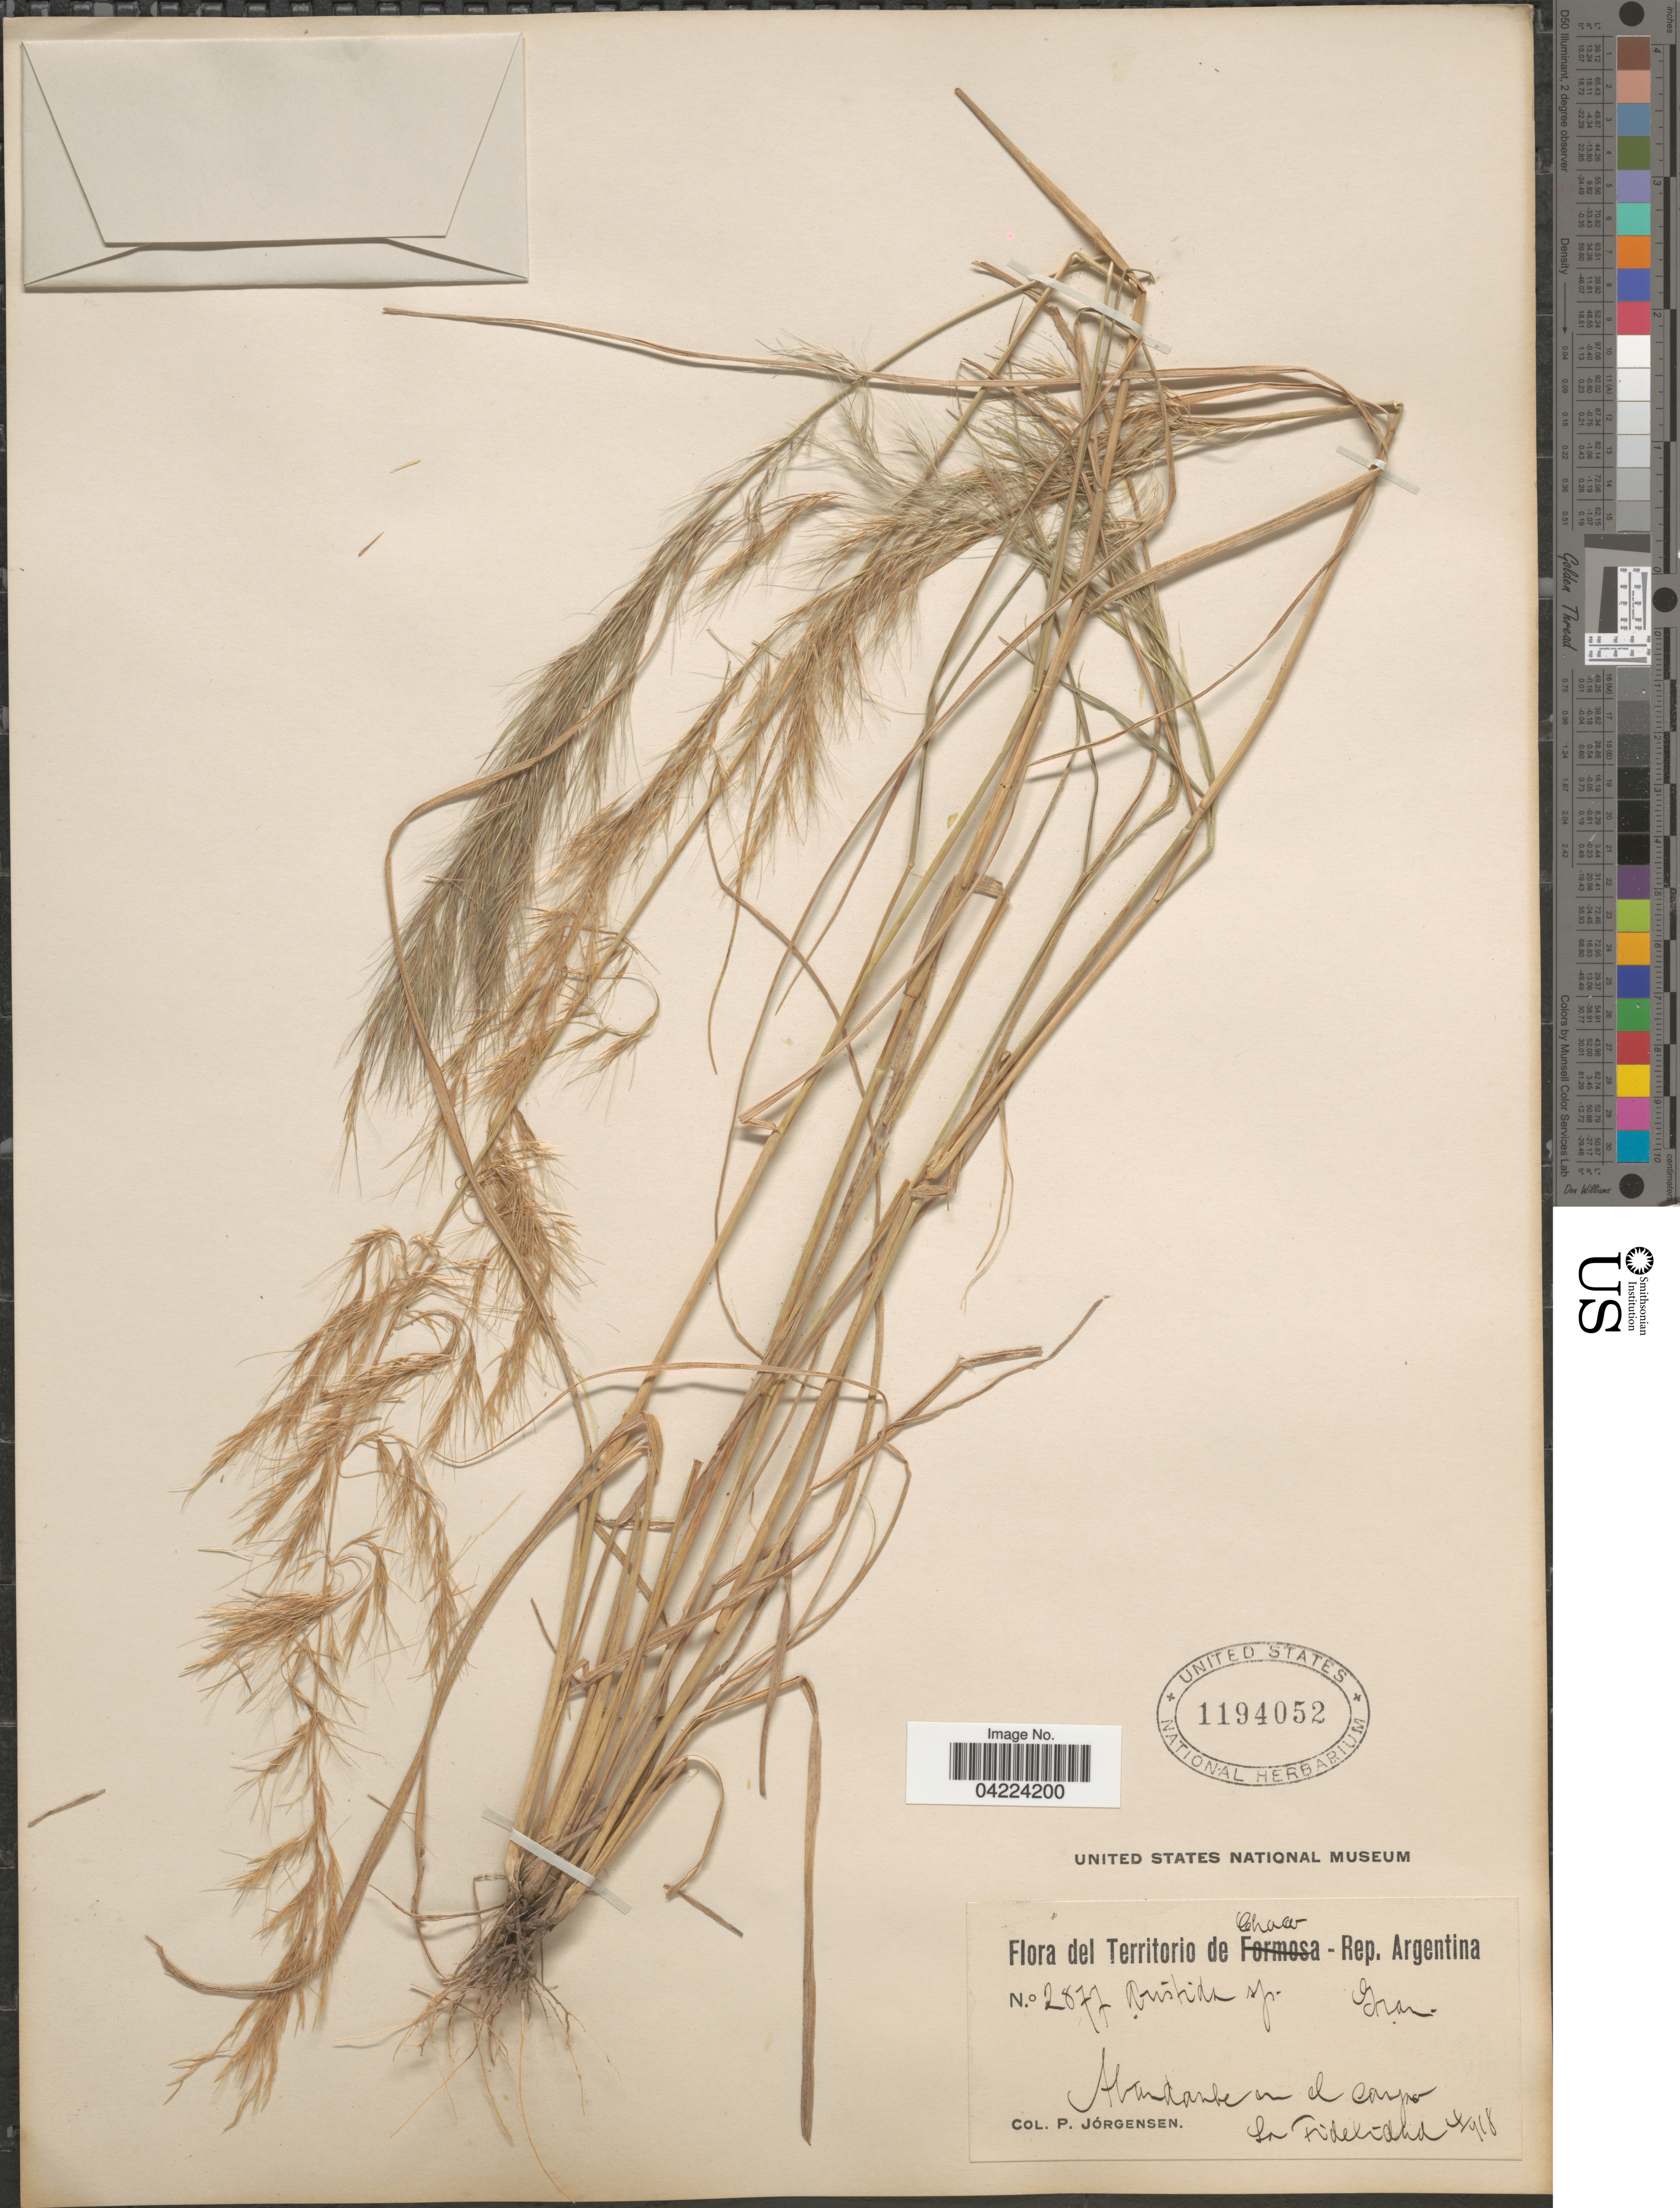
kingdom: Plantae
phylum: Tracheophyta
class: Liliopsida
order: Poales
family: Poaceae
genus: Aristida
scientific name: Aristida adscensionis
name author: L.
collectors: P. Jörgensen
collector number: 2077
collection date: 1918-04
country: Argentina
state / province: Chaco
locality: Abundante en el campo, La Fidelidad.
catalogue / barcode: US 1194052